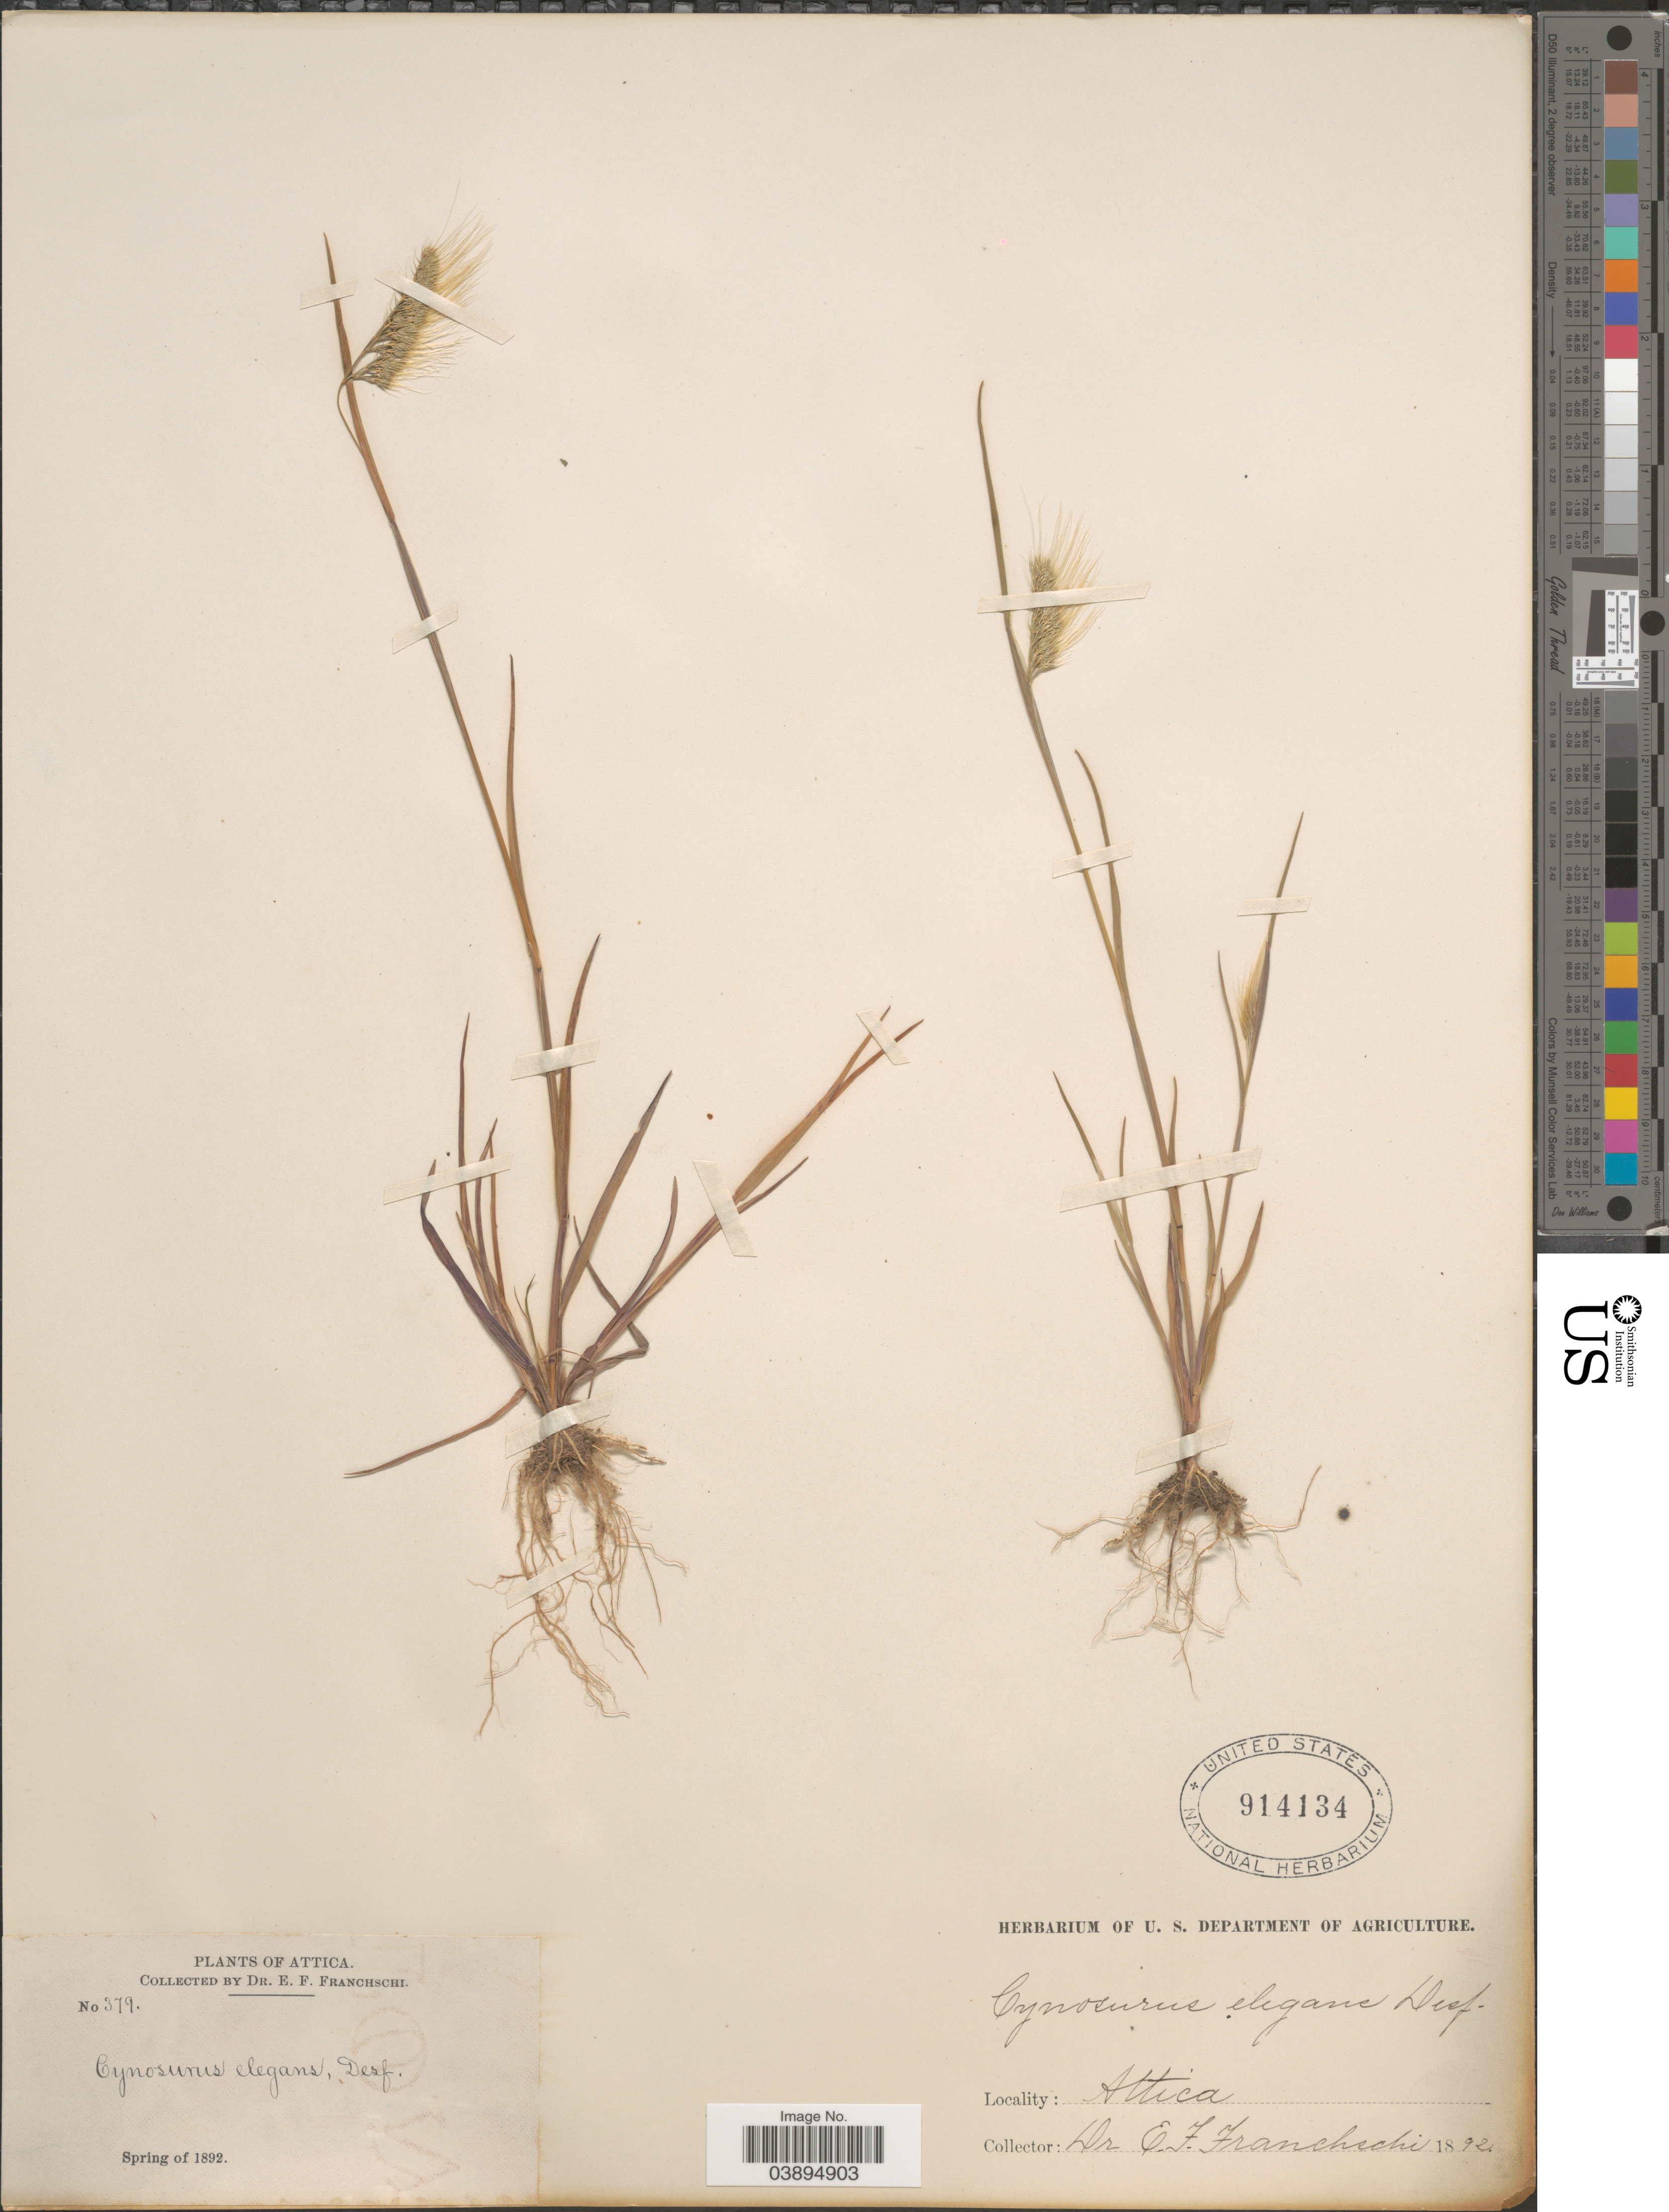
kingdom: Plantae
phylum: Tracheophyta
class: Liliopsida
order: Poales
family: Poaceae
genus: Cynosurus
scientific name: Cynosurus elegans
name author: Desf.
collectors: E. Franchschi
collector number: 379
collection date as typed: Spring of 1892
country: Greece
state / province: Attica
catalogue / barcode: US 914134